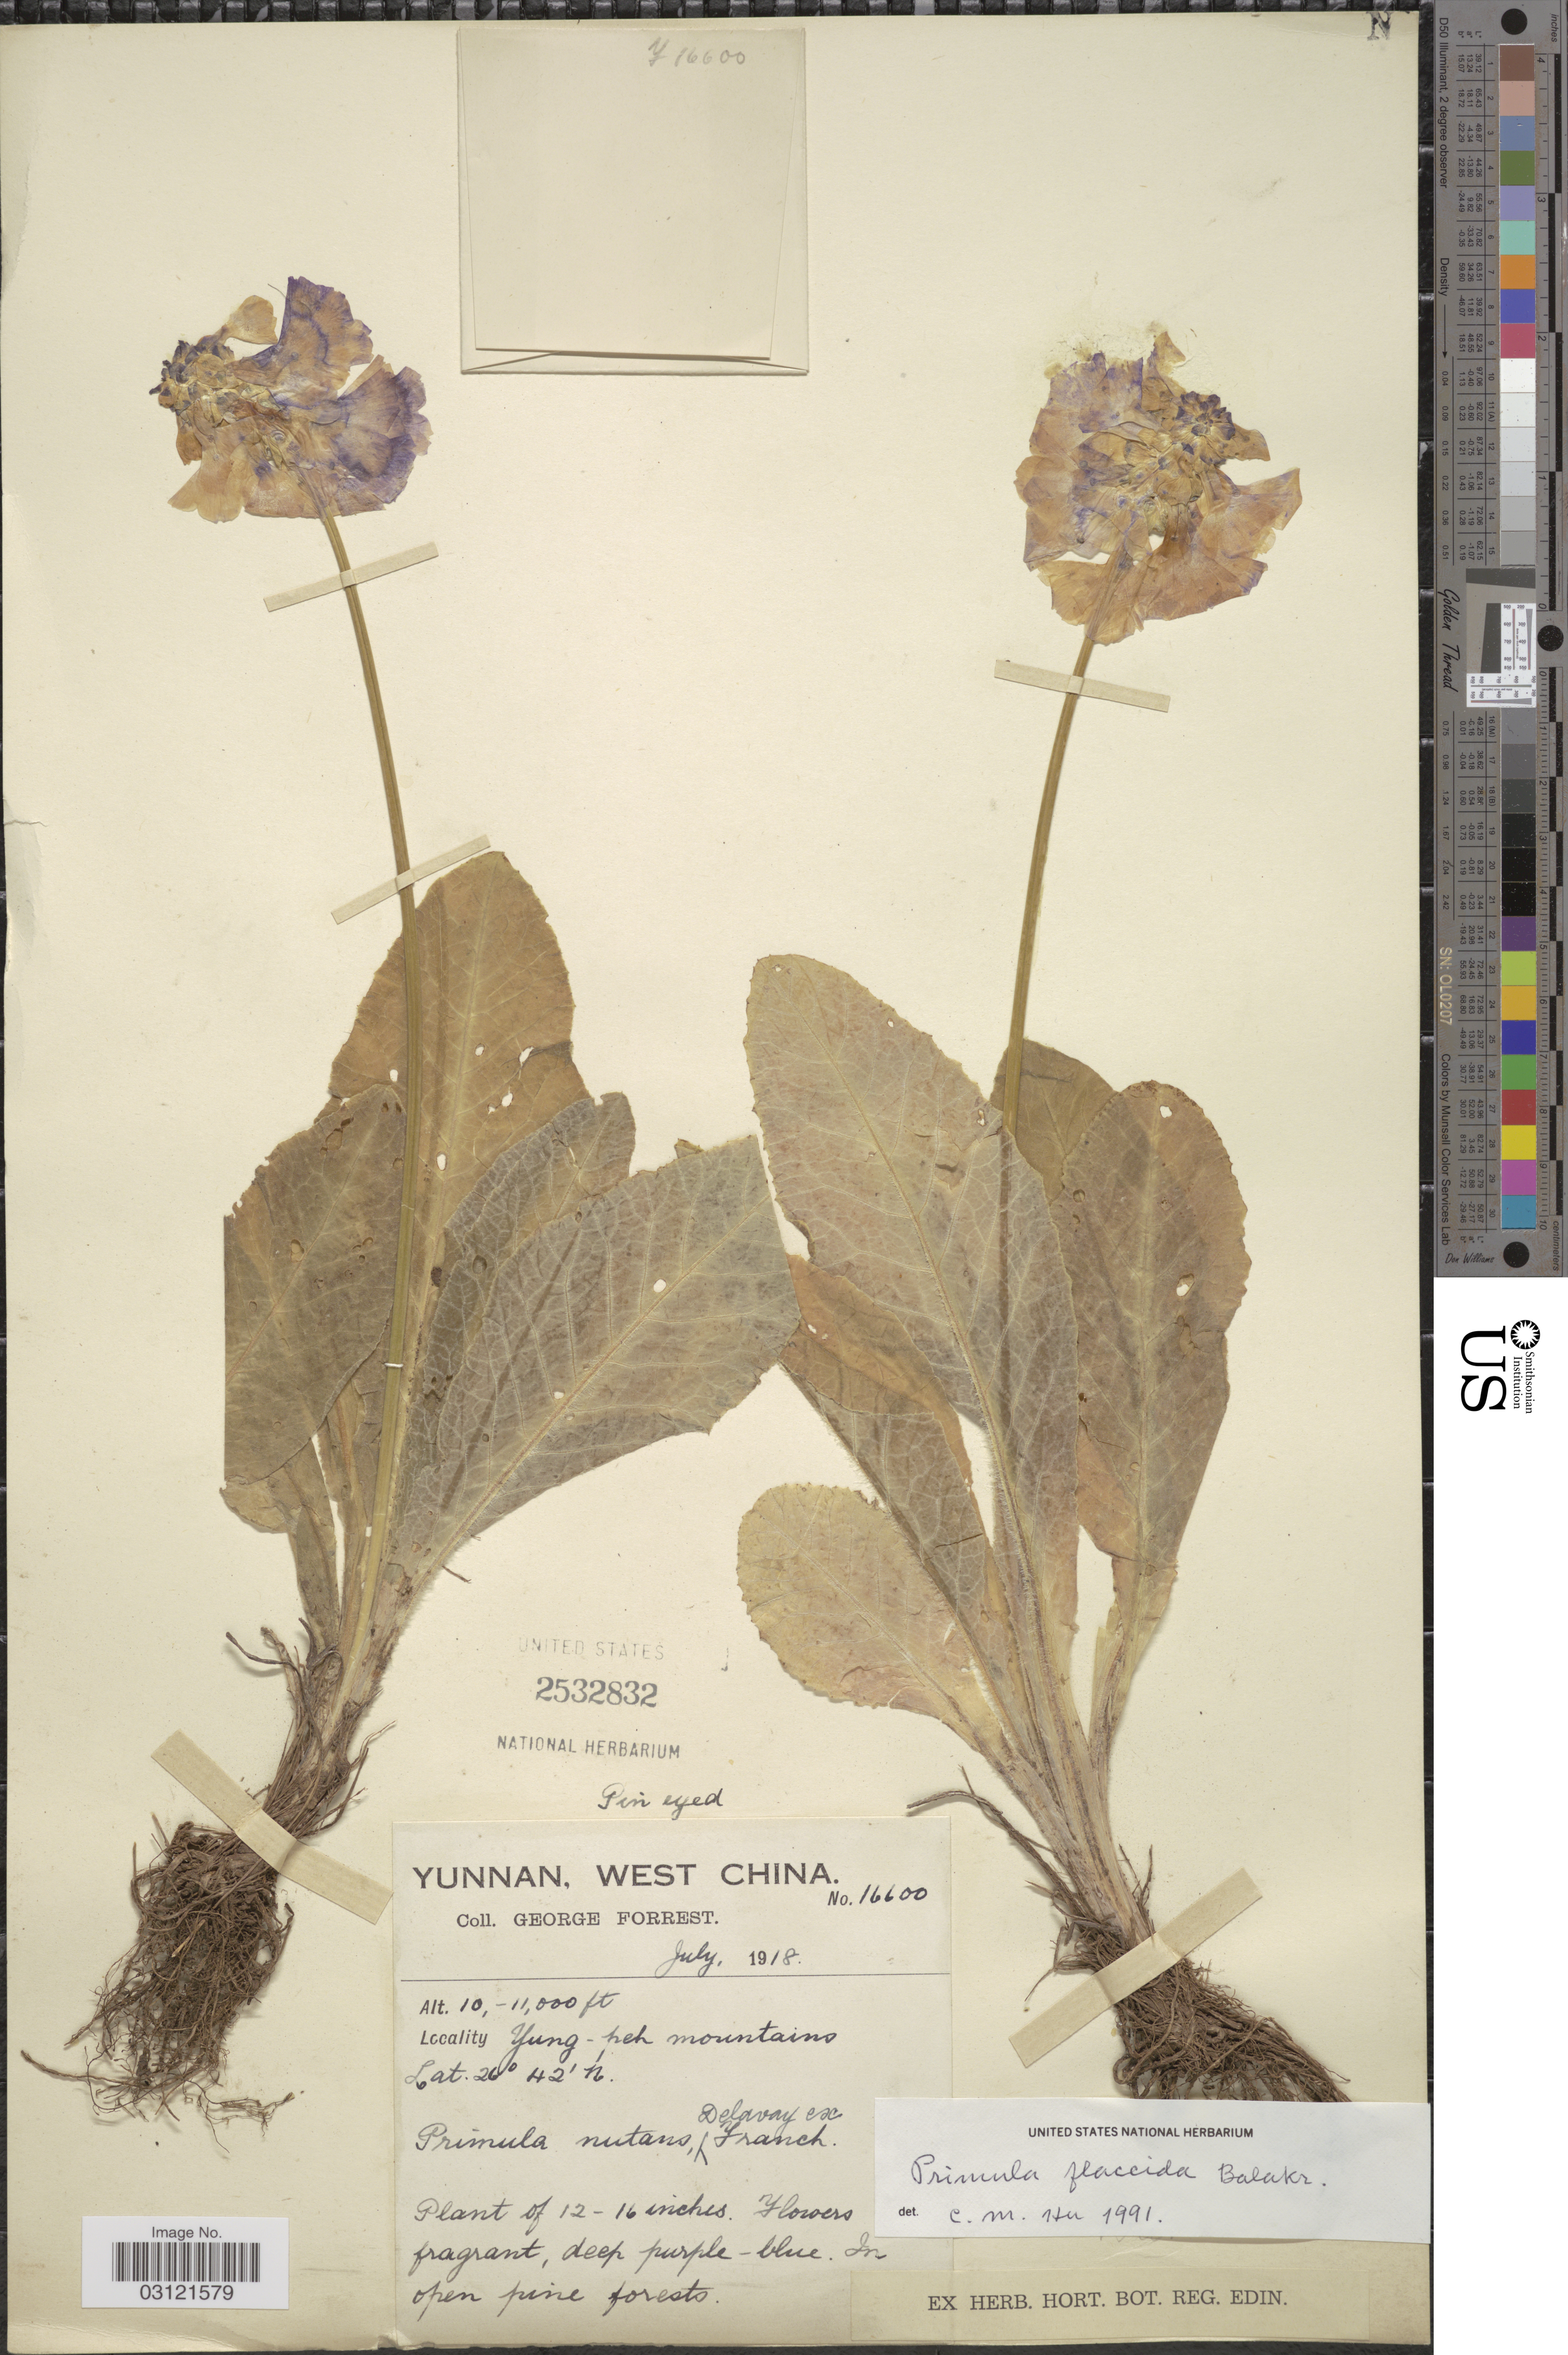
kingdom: Plantae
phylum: Tracheophyta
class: Magnoliopsida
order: Ericales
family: Primulaceae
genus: Primula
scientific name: Primula nutans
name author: Georgi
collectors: G. Forrest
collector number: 16600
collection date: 1918-07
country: China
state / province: Yunnan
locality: West China, Yung-heh mountains.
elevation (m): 3048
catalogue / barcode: US 2532832